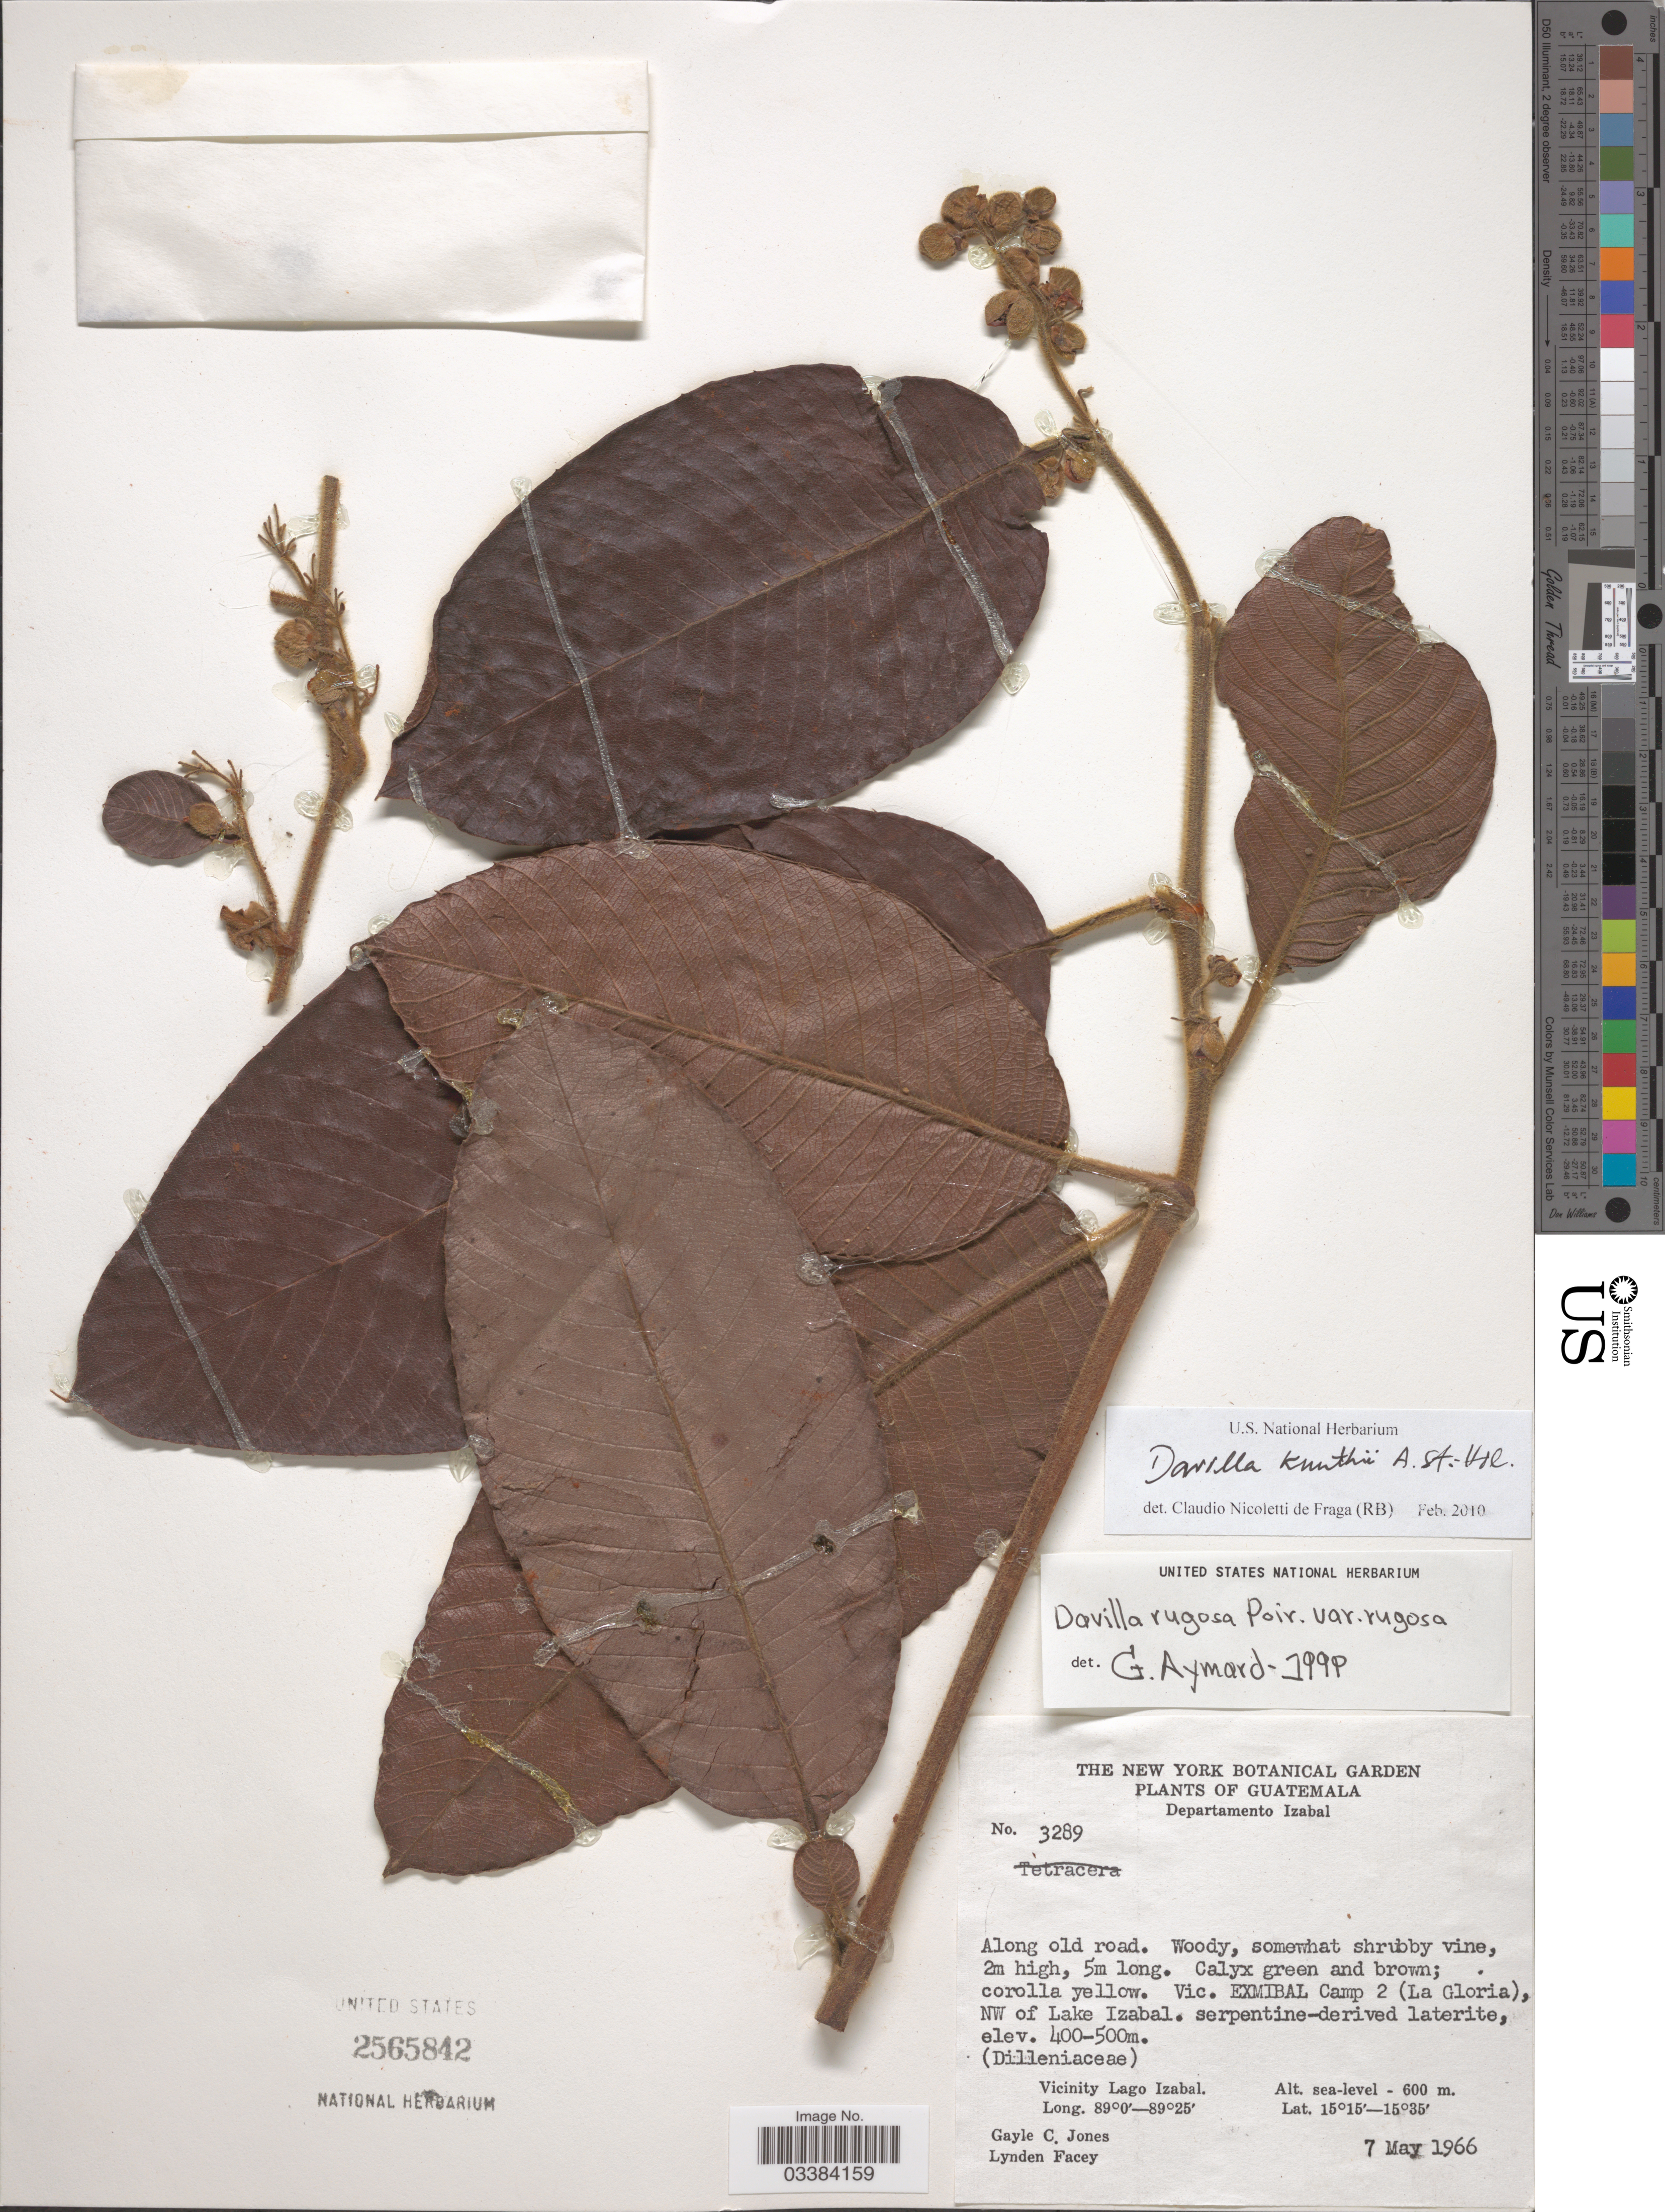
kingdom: Plantae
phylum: Tracheophyta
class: Magnoliopsida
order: Dilleniales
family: Dilleniaceae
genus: Davilla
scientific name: Davilla kunthii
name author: A. St.-Hil.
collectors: G. C. Jones & L. Facey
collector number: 3289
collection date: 1966-05-07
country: Guatemala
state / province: Izabal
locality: Departamento Izabal. Along old road. Vic. EXMIBAL Camp 2 (La Gloria), NW of Lake Izabal. Vicinity of Lago Izabal.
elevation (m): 0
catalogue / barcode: US 2565842